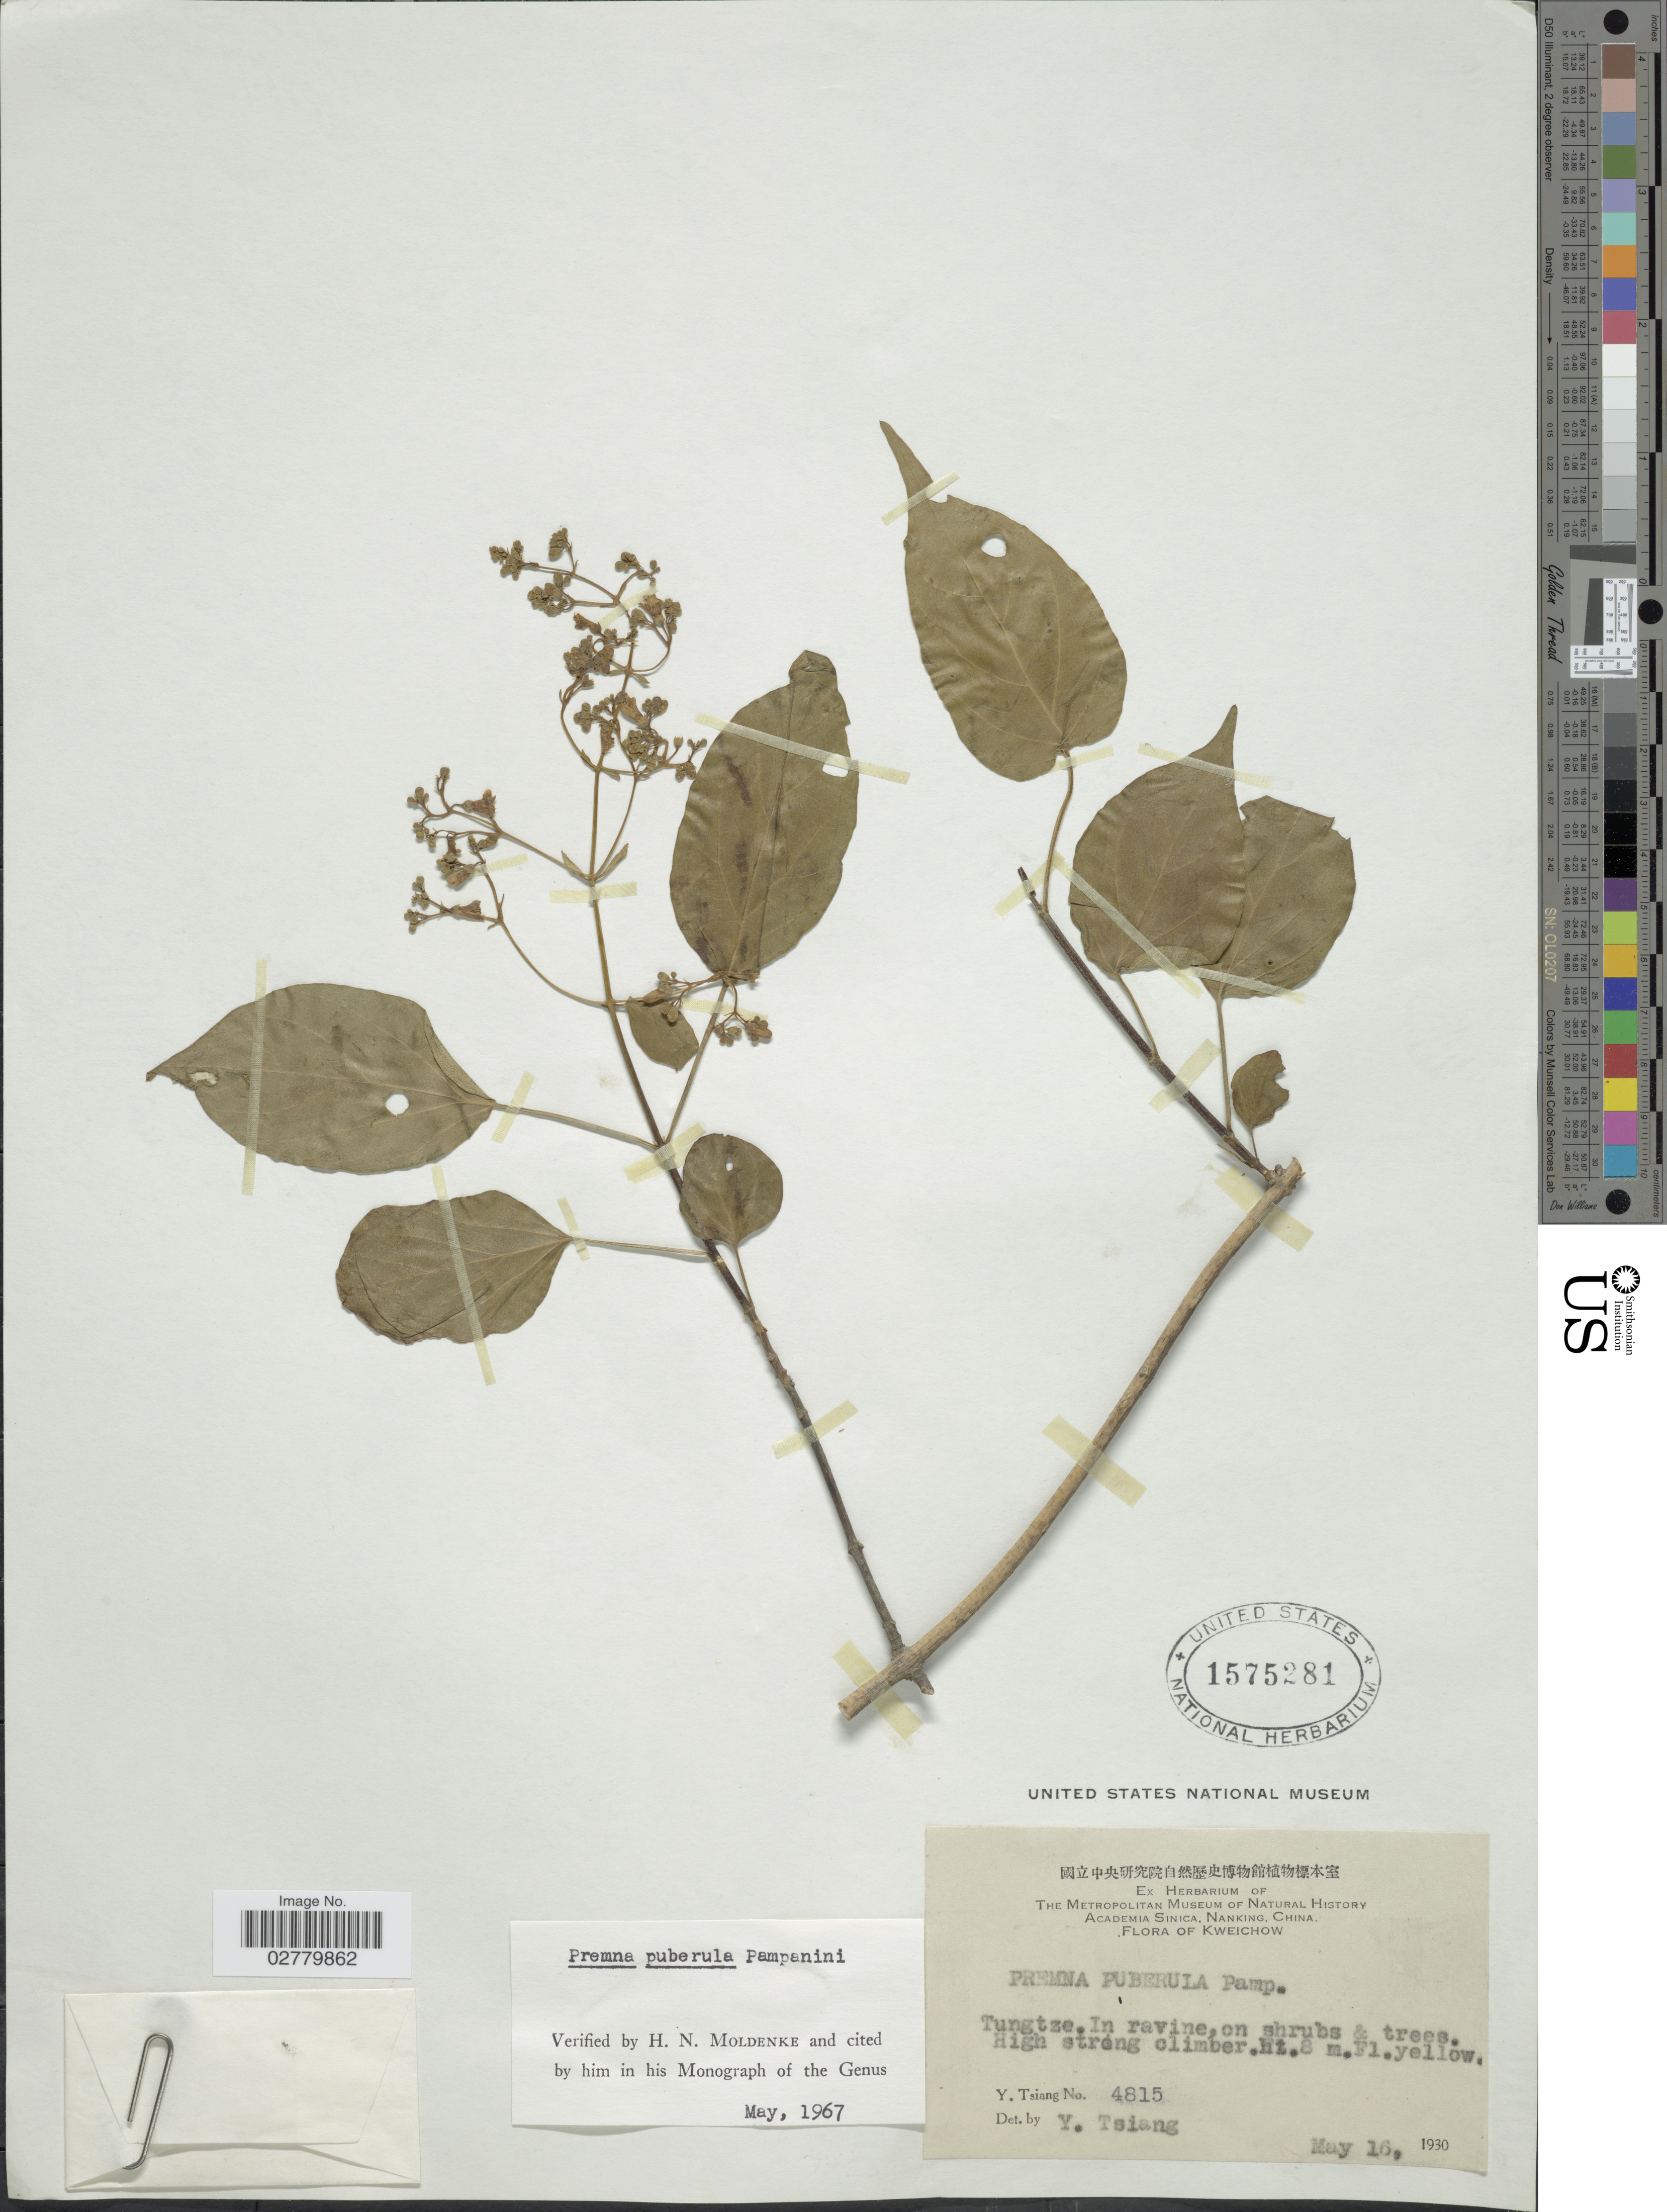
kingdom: Plantae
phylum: Tracheophyta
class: Magnoliopsida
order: Lamiales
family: Lamiaceae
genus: Premna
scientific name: Premna puberula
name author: Pamp.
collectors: Y. Tsiang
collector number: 4815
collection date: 1930-05-16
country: China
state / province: Guizhou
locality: Kweichow. Tungtze.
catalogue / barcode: US 1575281